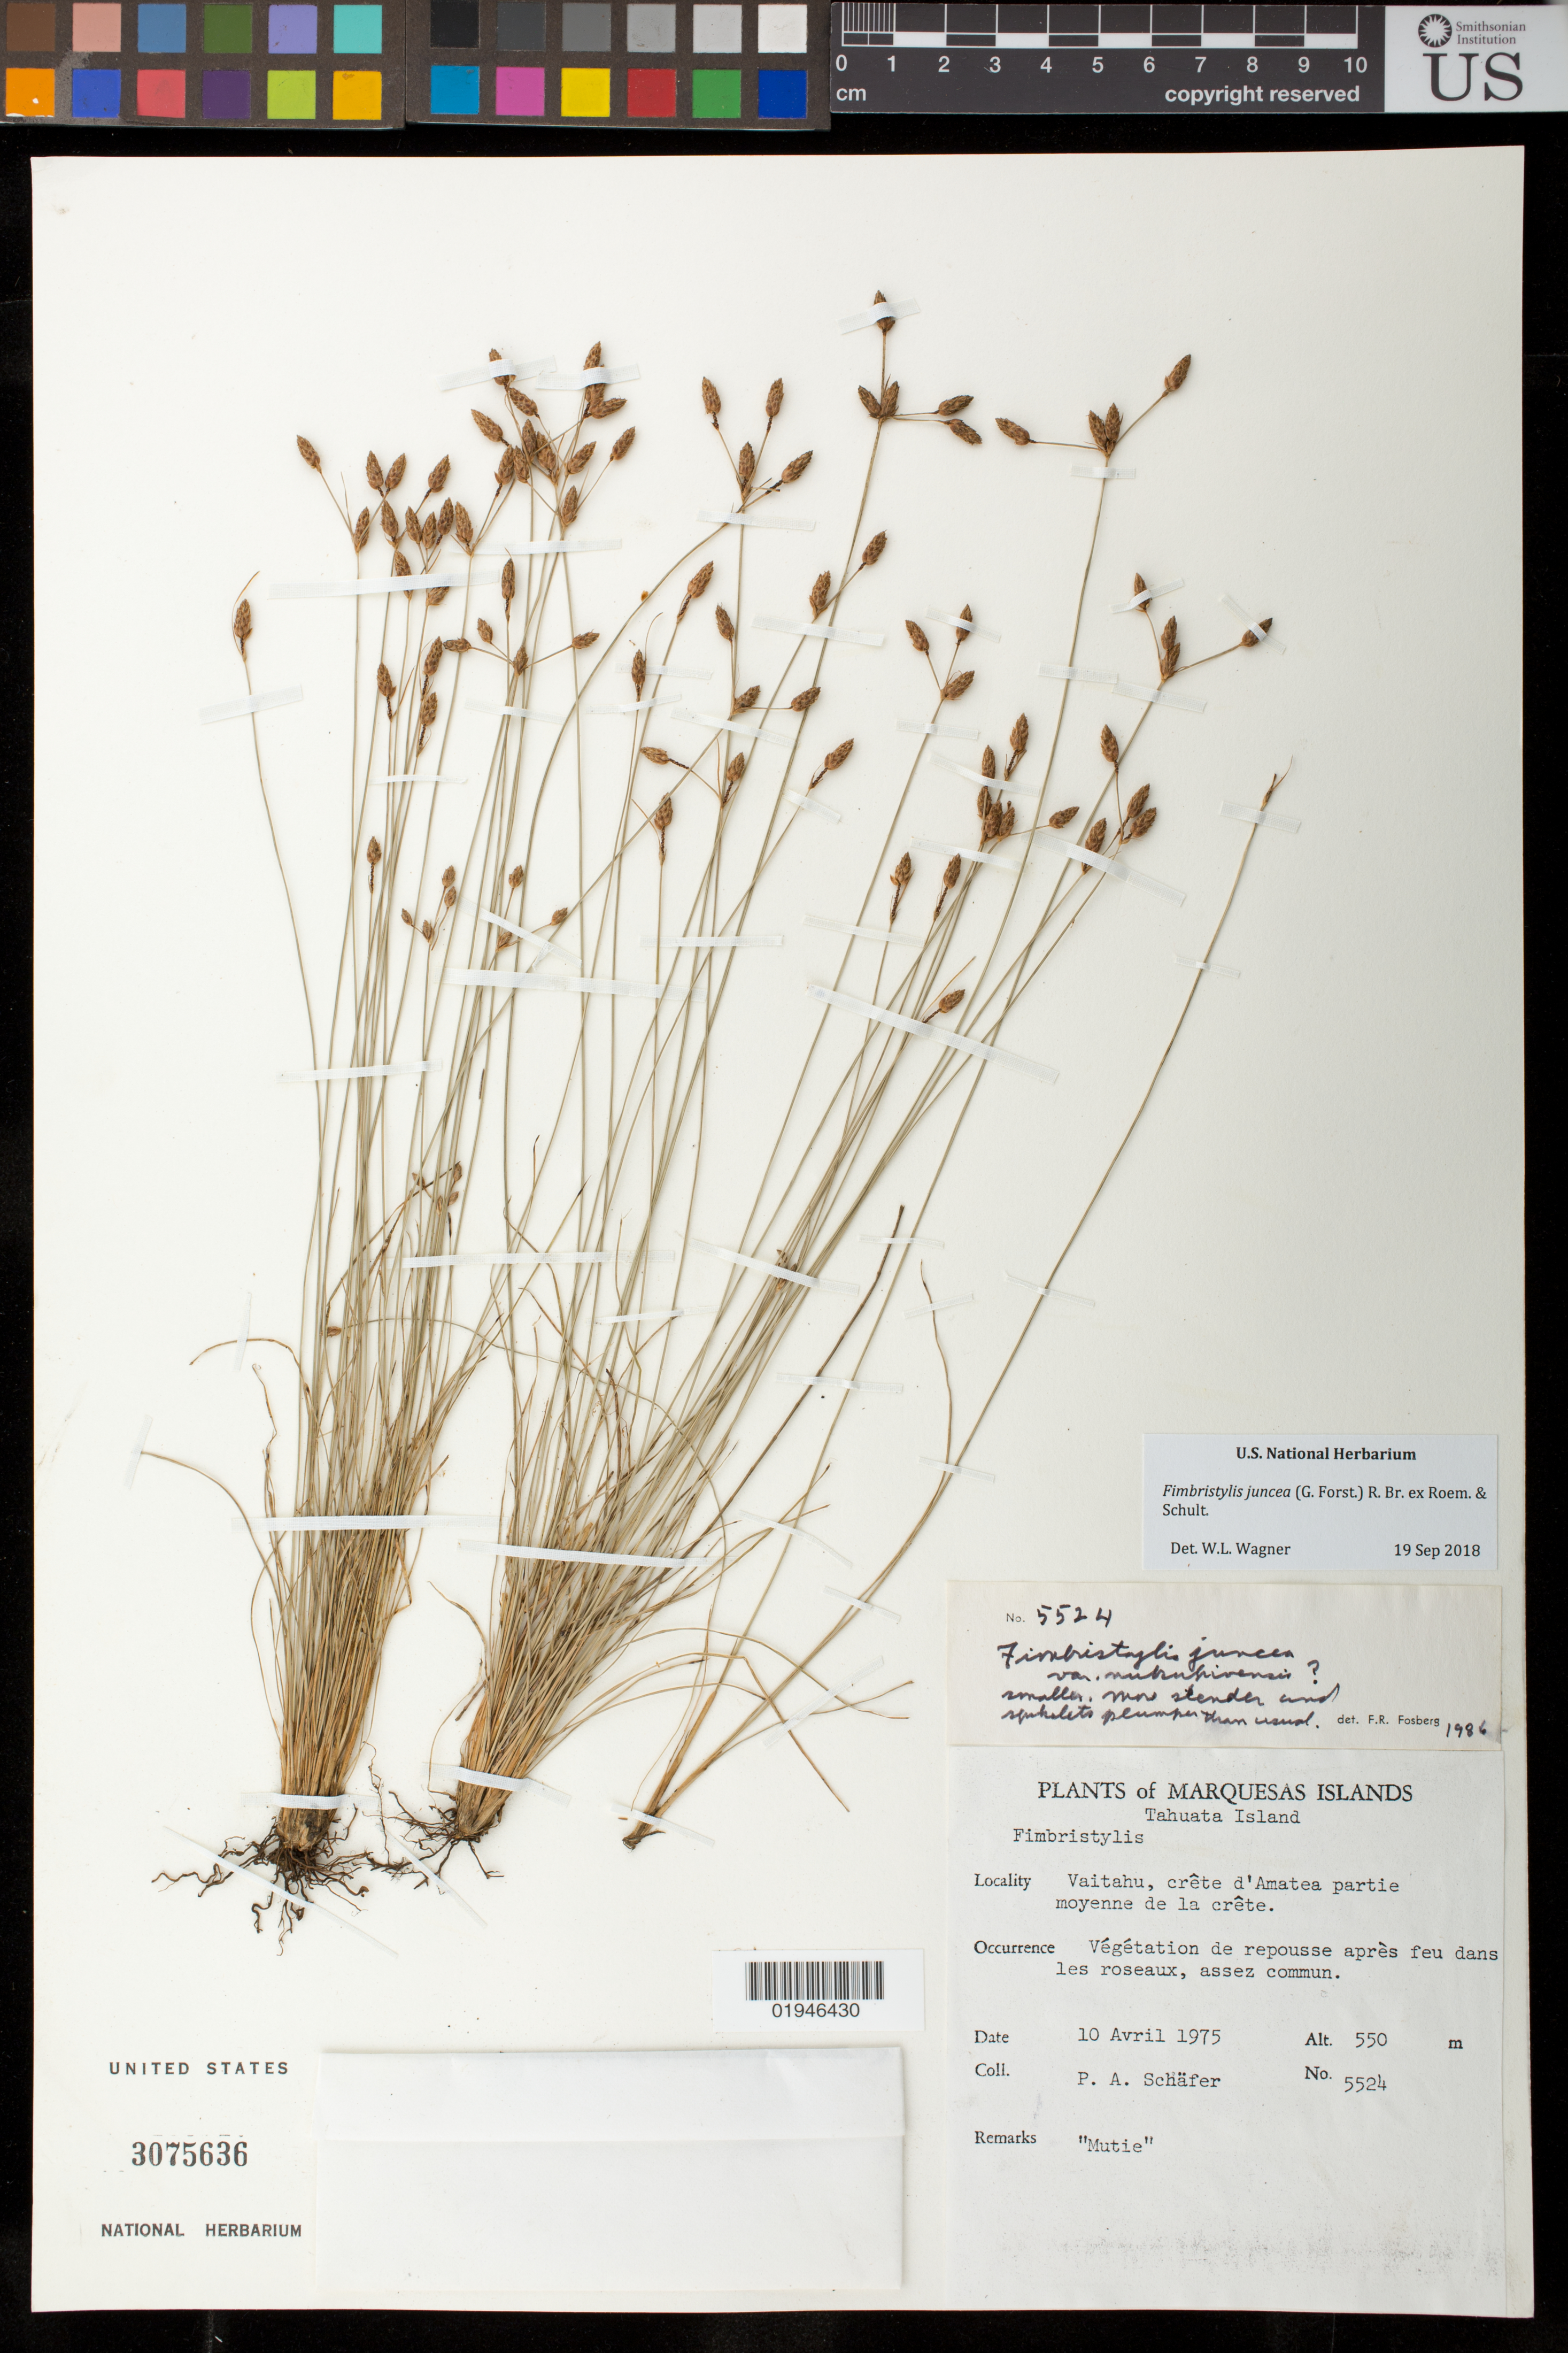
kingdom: Plantae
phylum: Tracheophyta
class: Liliopsida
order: Poales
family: Cyperaceae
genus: Fimbristylis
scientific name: Fimbristylis juncea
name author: (G. Forst.) Br. ex Roem. & Schult.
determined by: Wagner, W. L., (BOT), Smithsonian Institution - National Museum of Natural History (UNITED STATES)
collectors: P. A. Schäfer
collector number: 5524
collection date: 1975-04-10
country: French Polynesia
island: Tahuata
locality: Vaitahu, crête d'Amatea, partie moyenne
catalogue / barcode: US 3075636